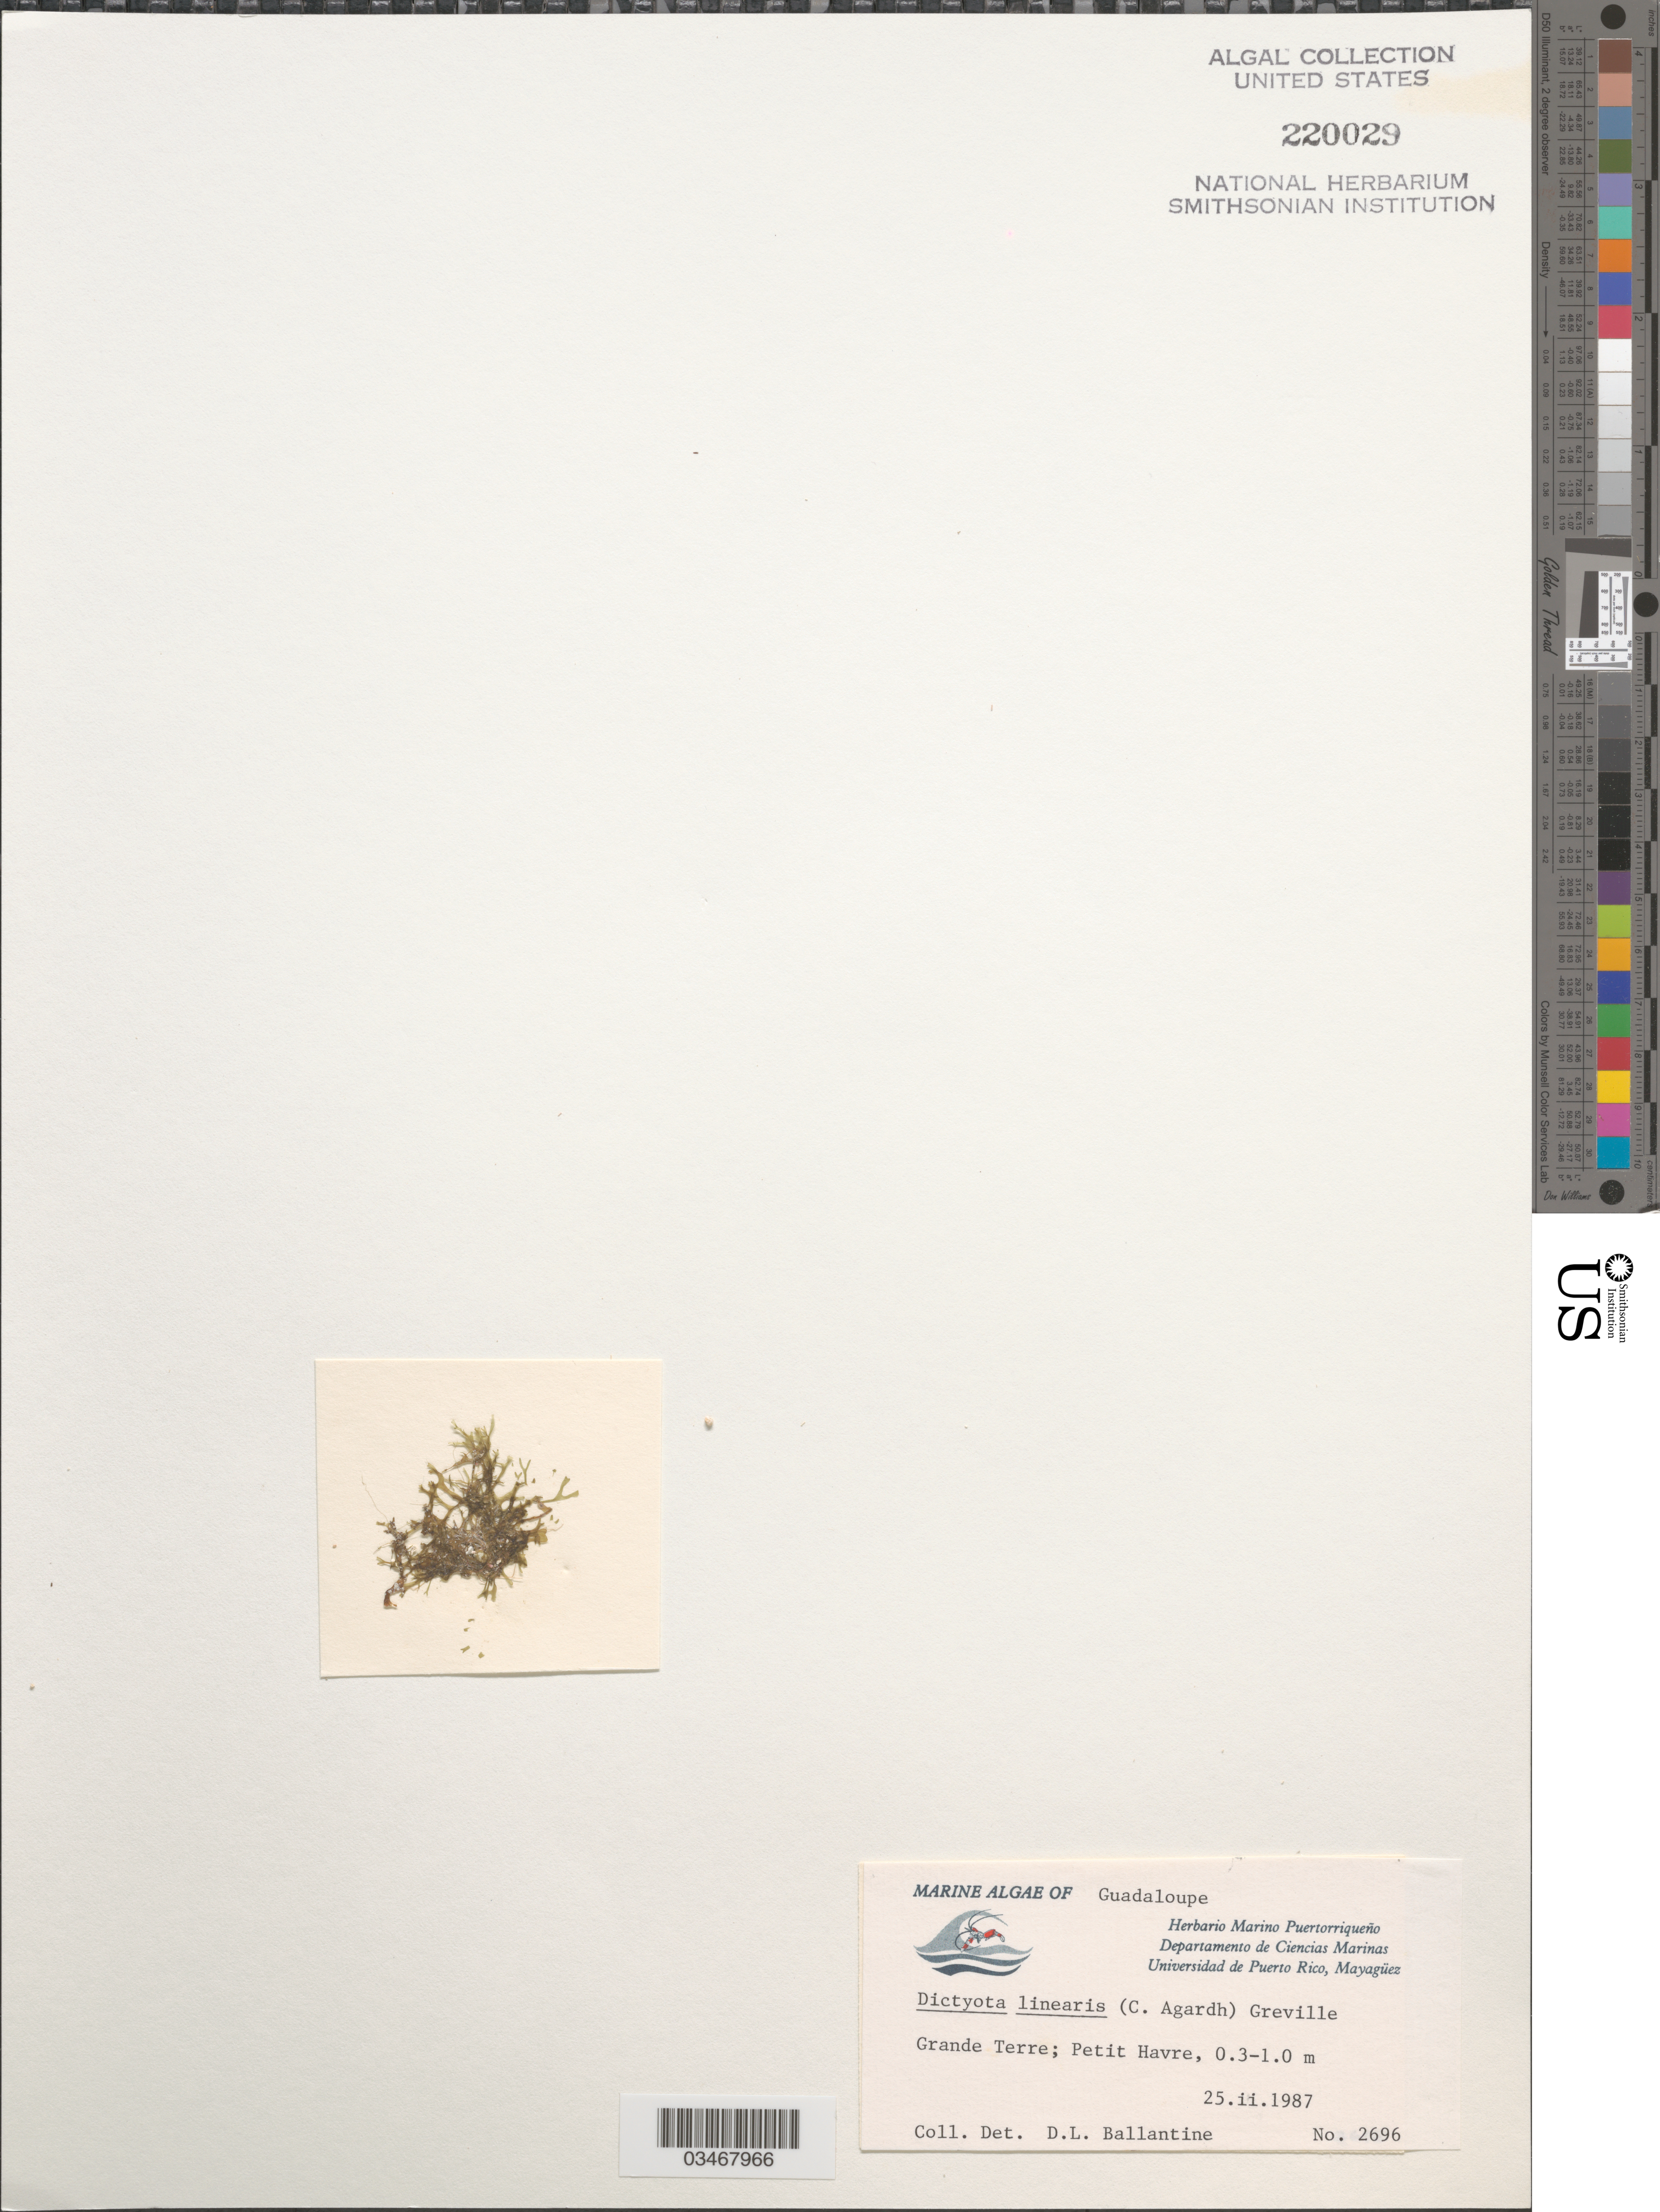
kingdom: Chromista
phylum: Ochrophyta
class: Phaeophyceae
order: Dictyotales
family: Dictyotaceae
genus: Dictyota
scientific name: Dictyota linearis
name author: (C. Agardh) Grev.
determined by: Ballantine, D. L.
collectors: D.L. Ballantine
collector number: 2696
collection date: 1987-02-25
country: Guadeloupe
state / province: Grande Terre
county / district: Petit Havre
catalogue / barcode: US 220029